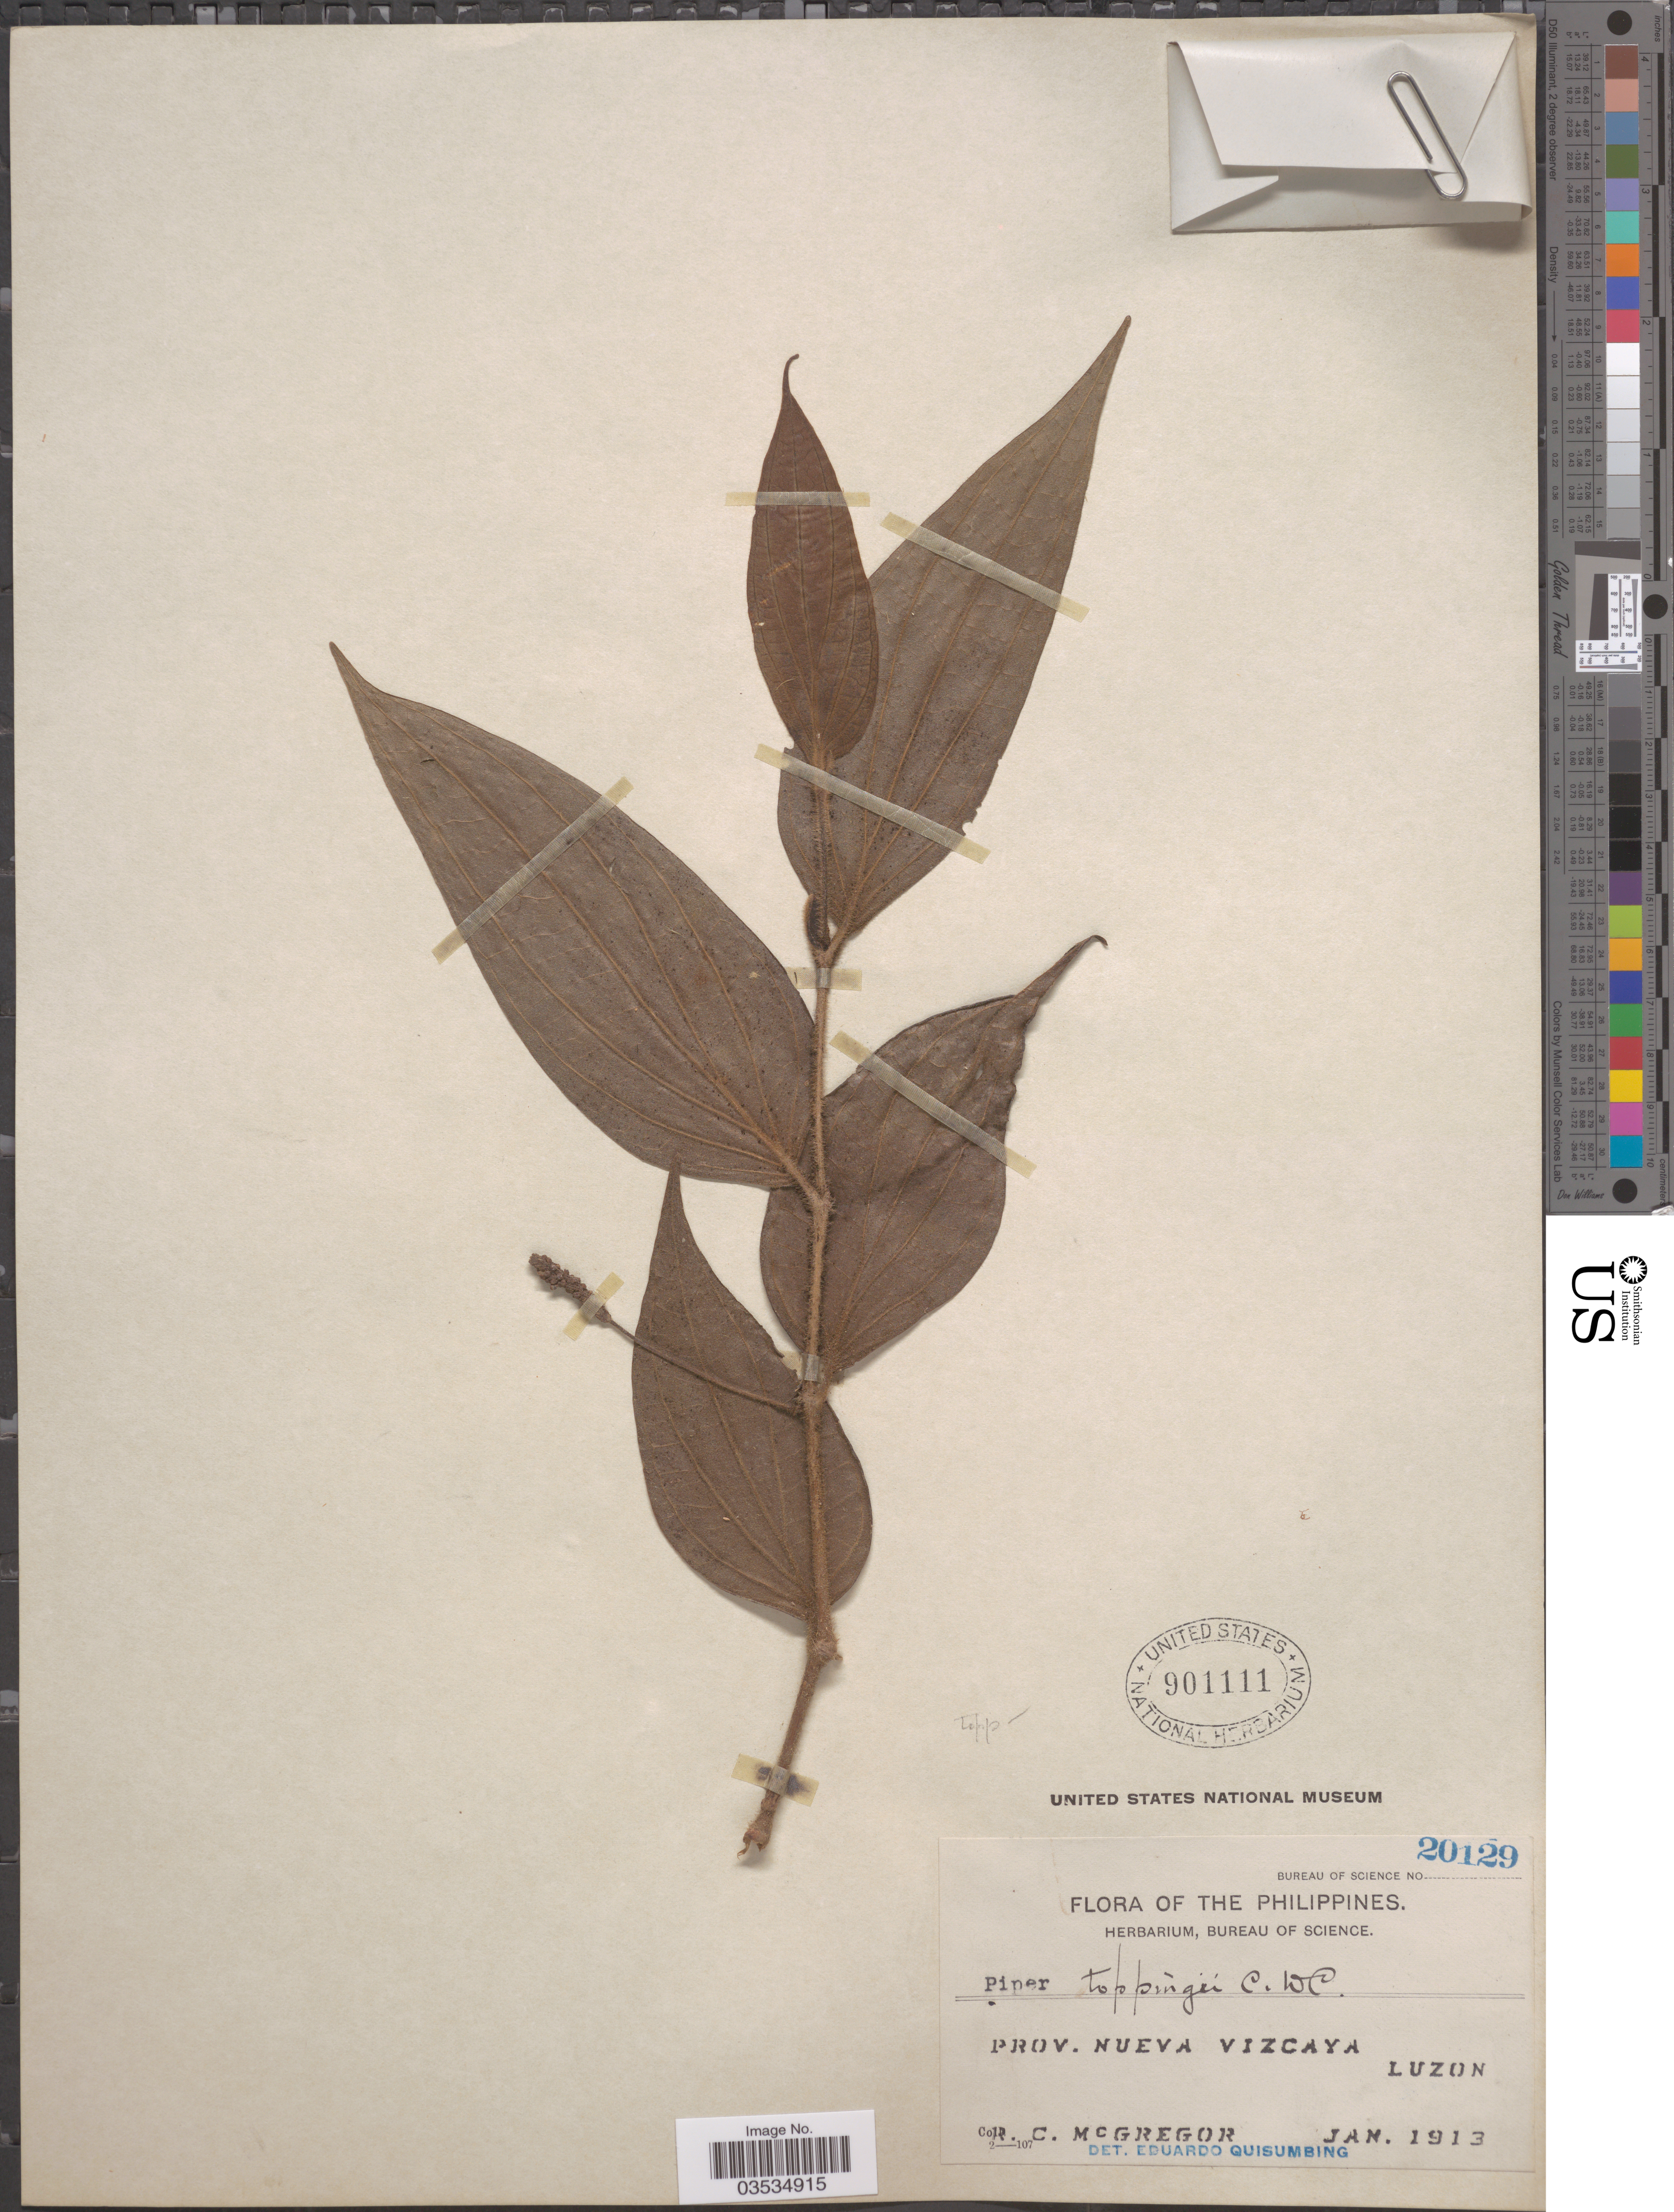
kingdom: Plantae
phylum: Tracheophyta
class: Magnoliopsida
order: Piperales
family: Piperaceae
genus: Piper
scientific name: Piper toppingii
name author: C. DC. in Elmer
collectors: R. C. McGregor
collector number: Bureau of Science 20129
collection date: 1913-01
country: Philippines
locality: Prov. Nueva Vizcaya. Luzon.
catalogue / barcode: US 901111